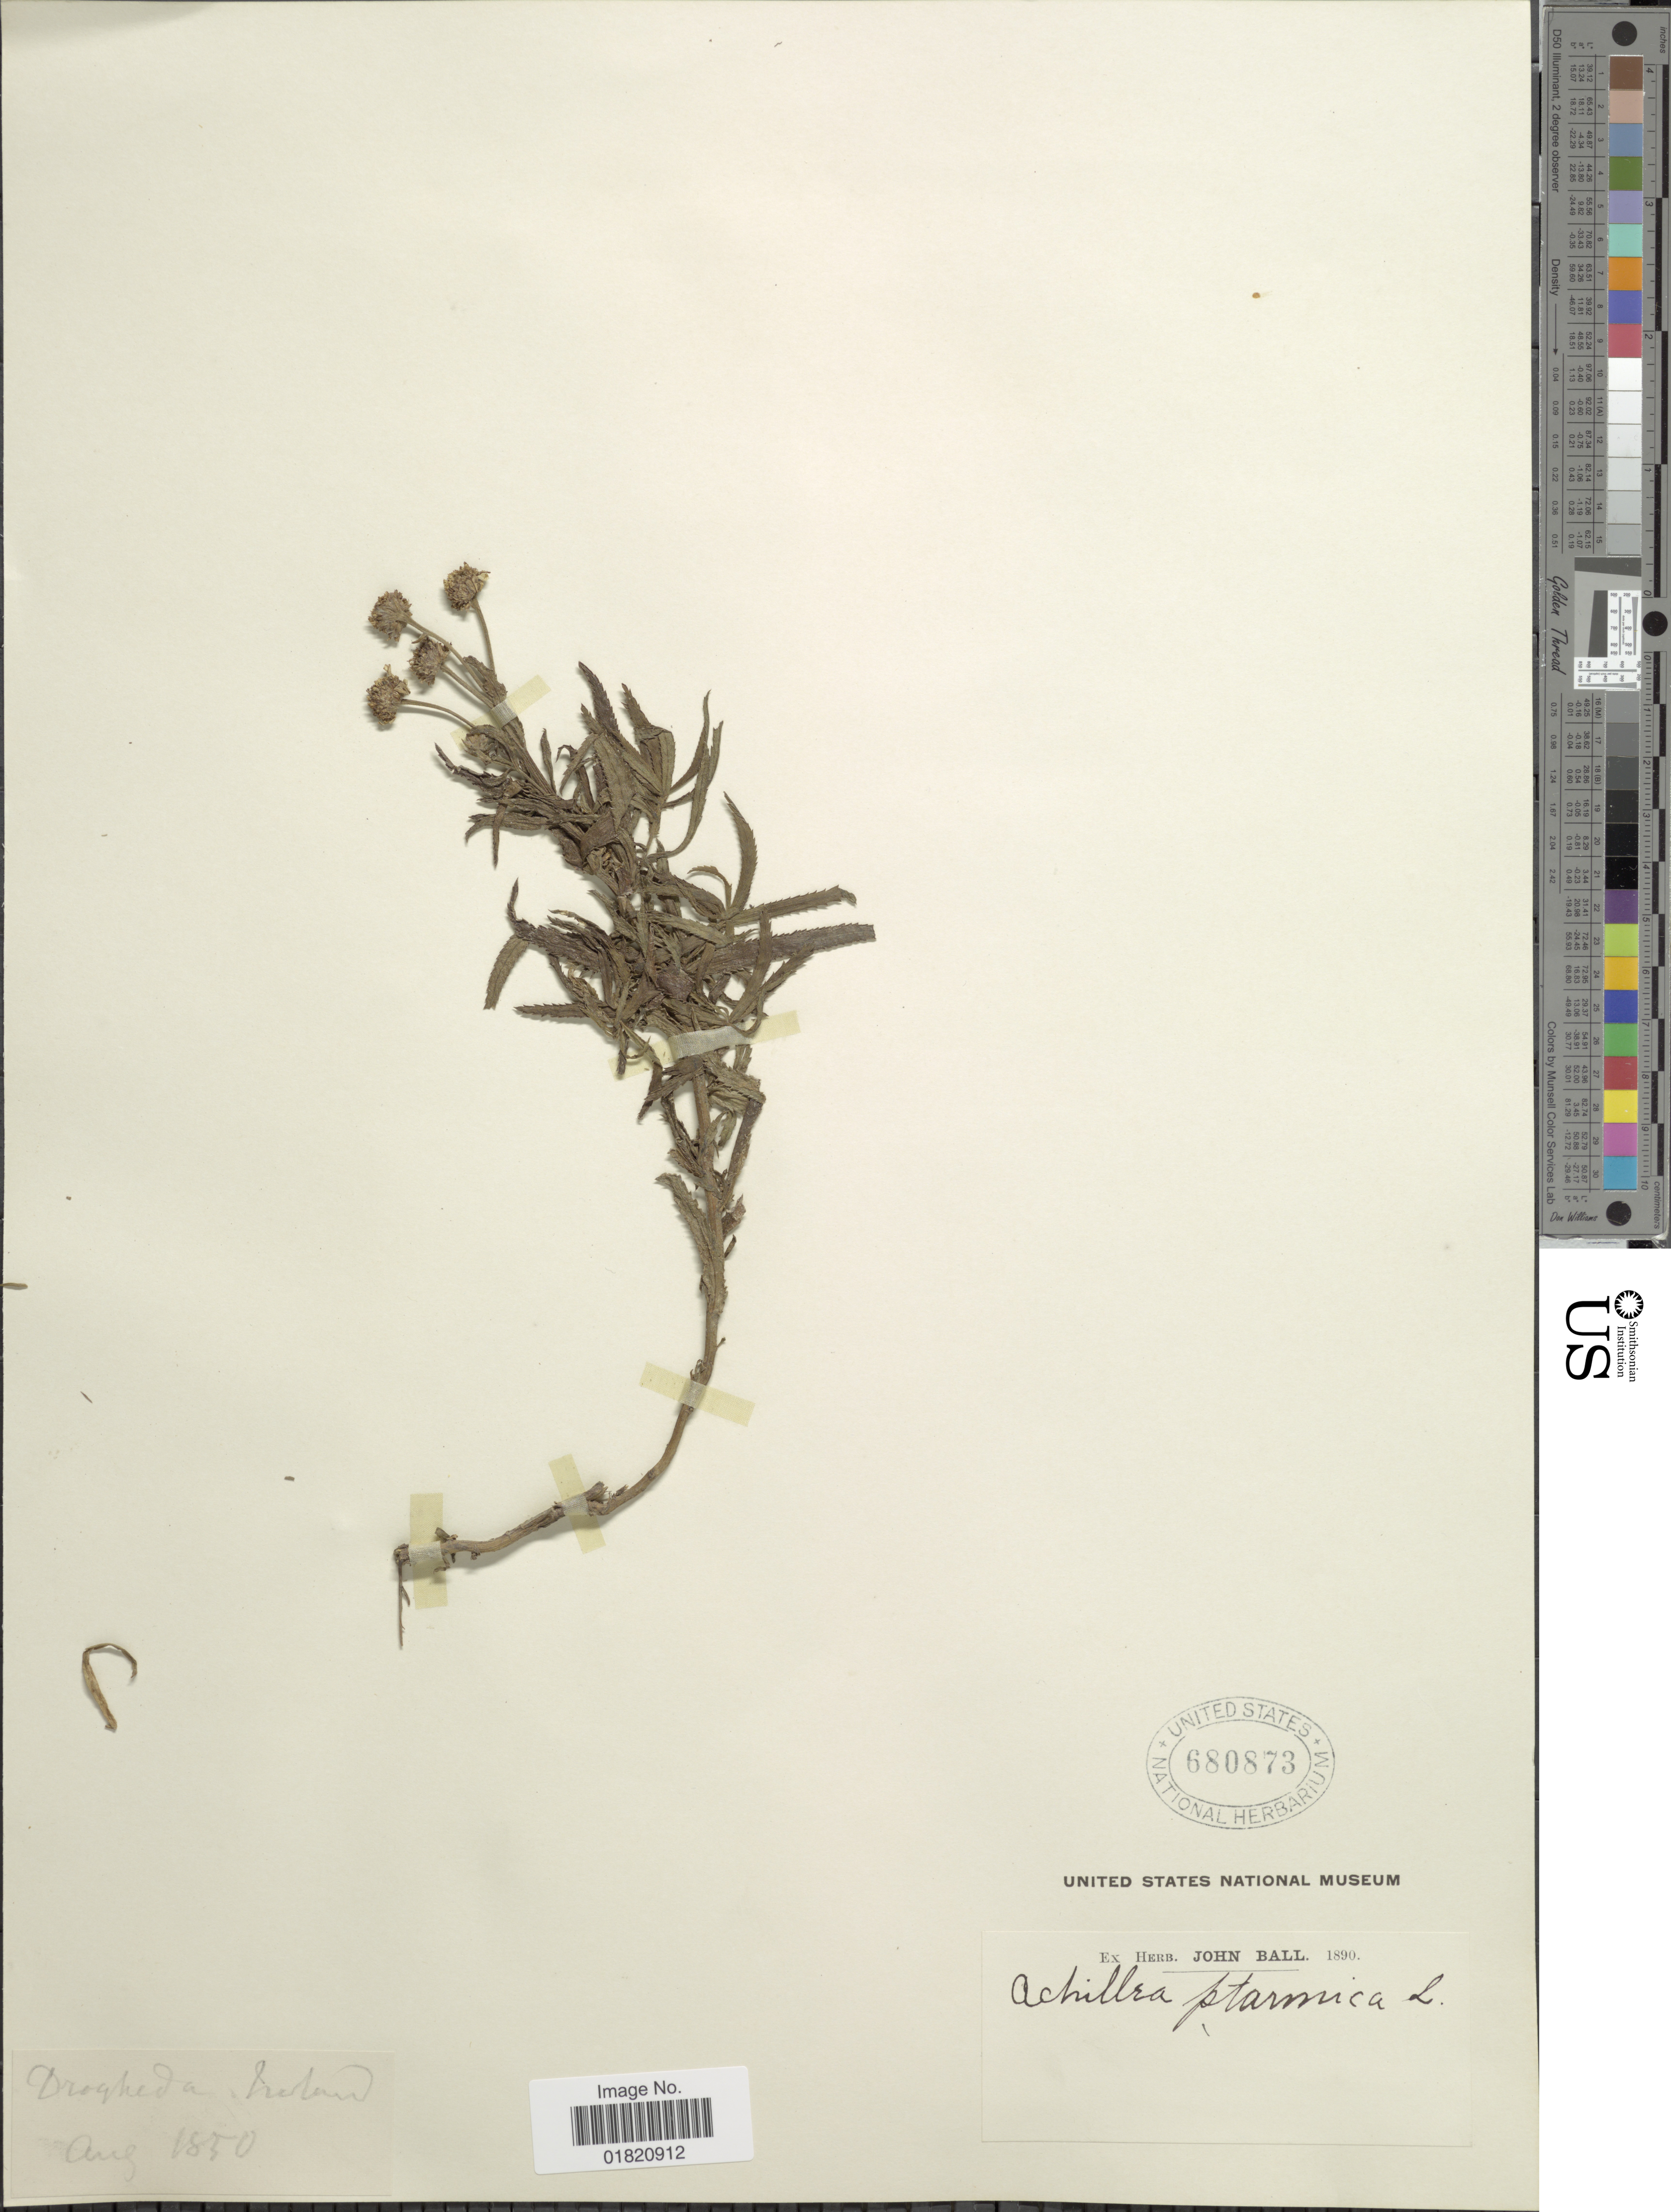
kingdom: Plantae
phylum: Tracheophyta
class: Magnoliopsida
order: Asterales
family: Asteraceae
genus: Achillea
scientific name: Achillea ptarmica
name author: L.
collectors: ex herb. John Ball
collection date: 1850-08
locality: Drogheda, Prolan [interpreted]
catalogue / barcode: US 680873